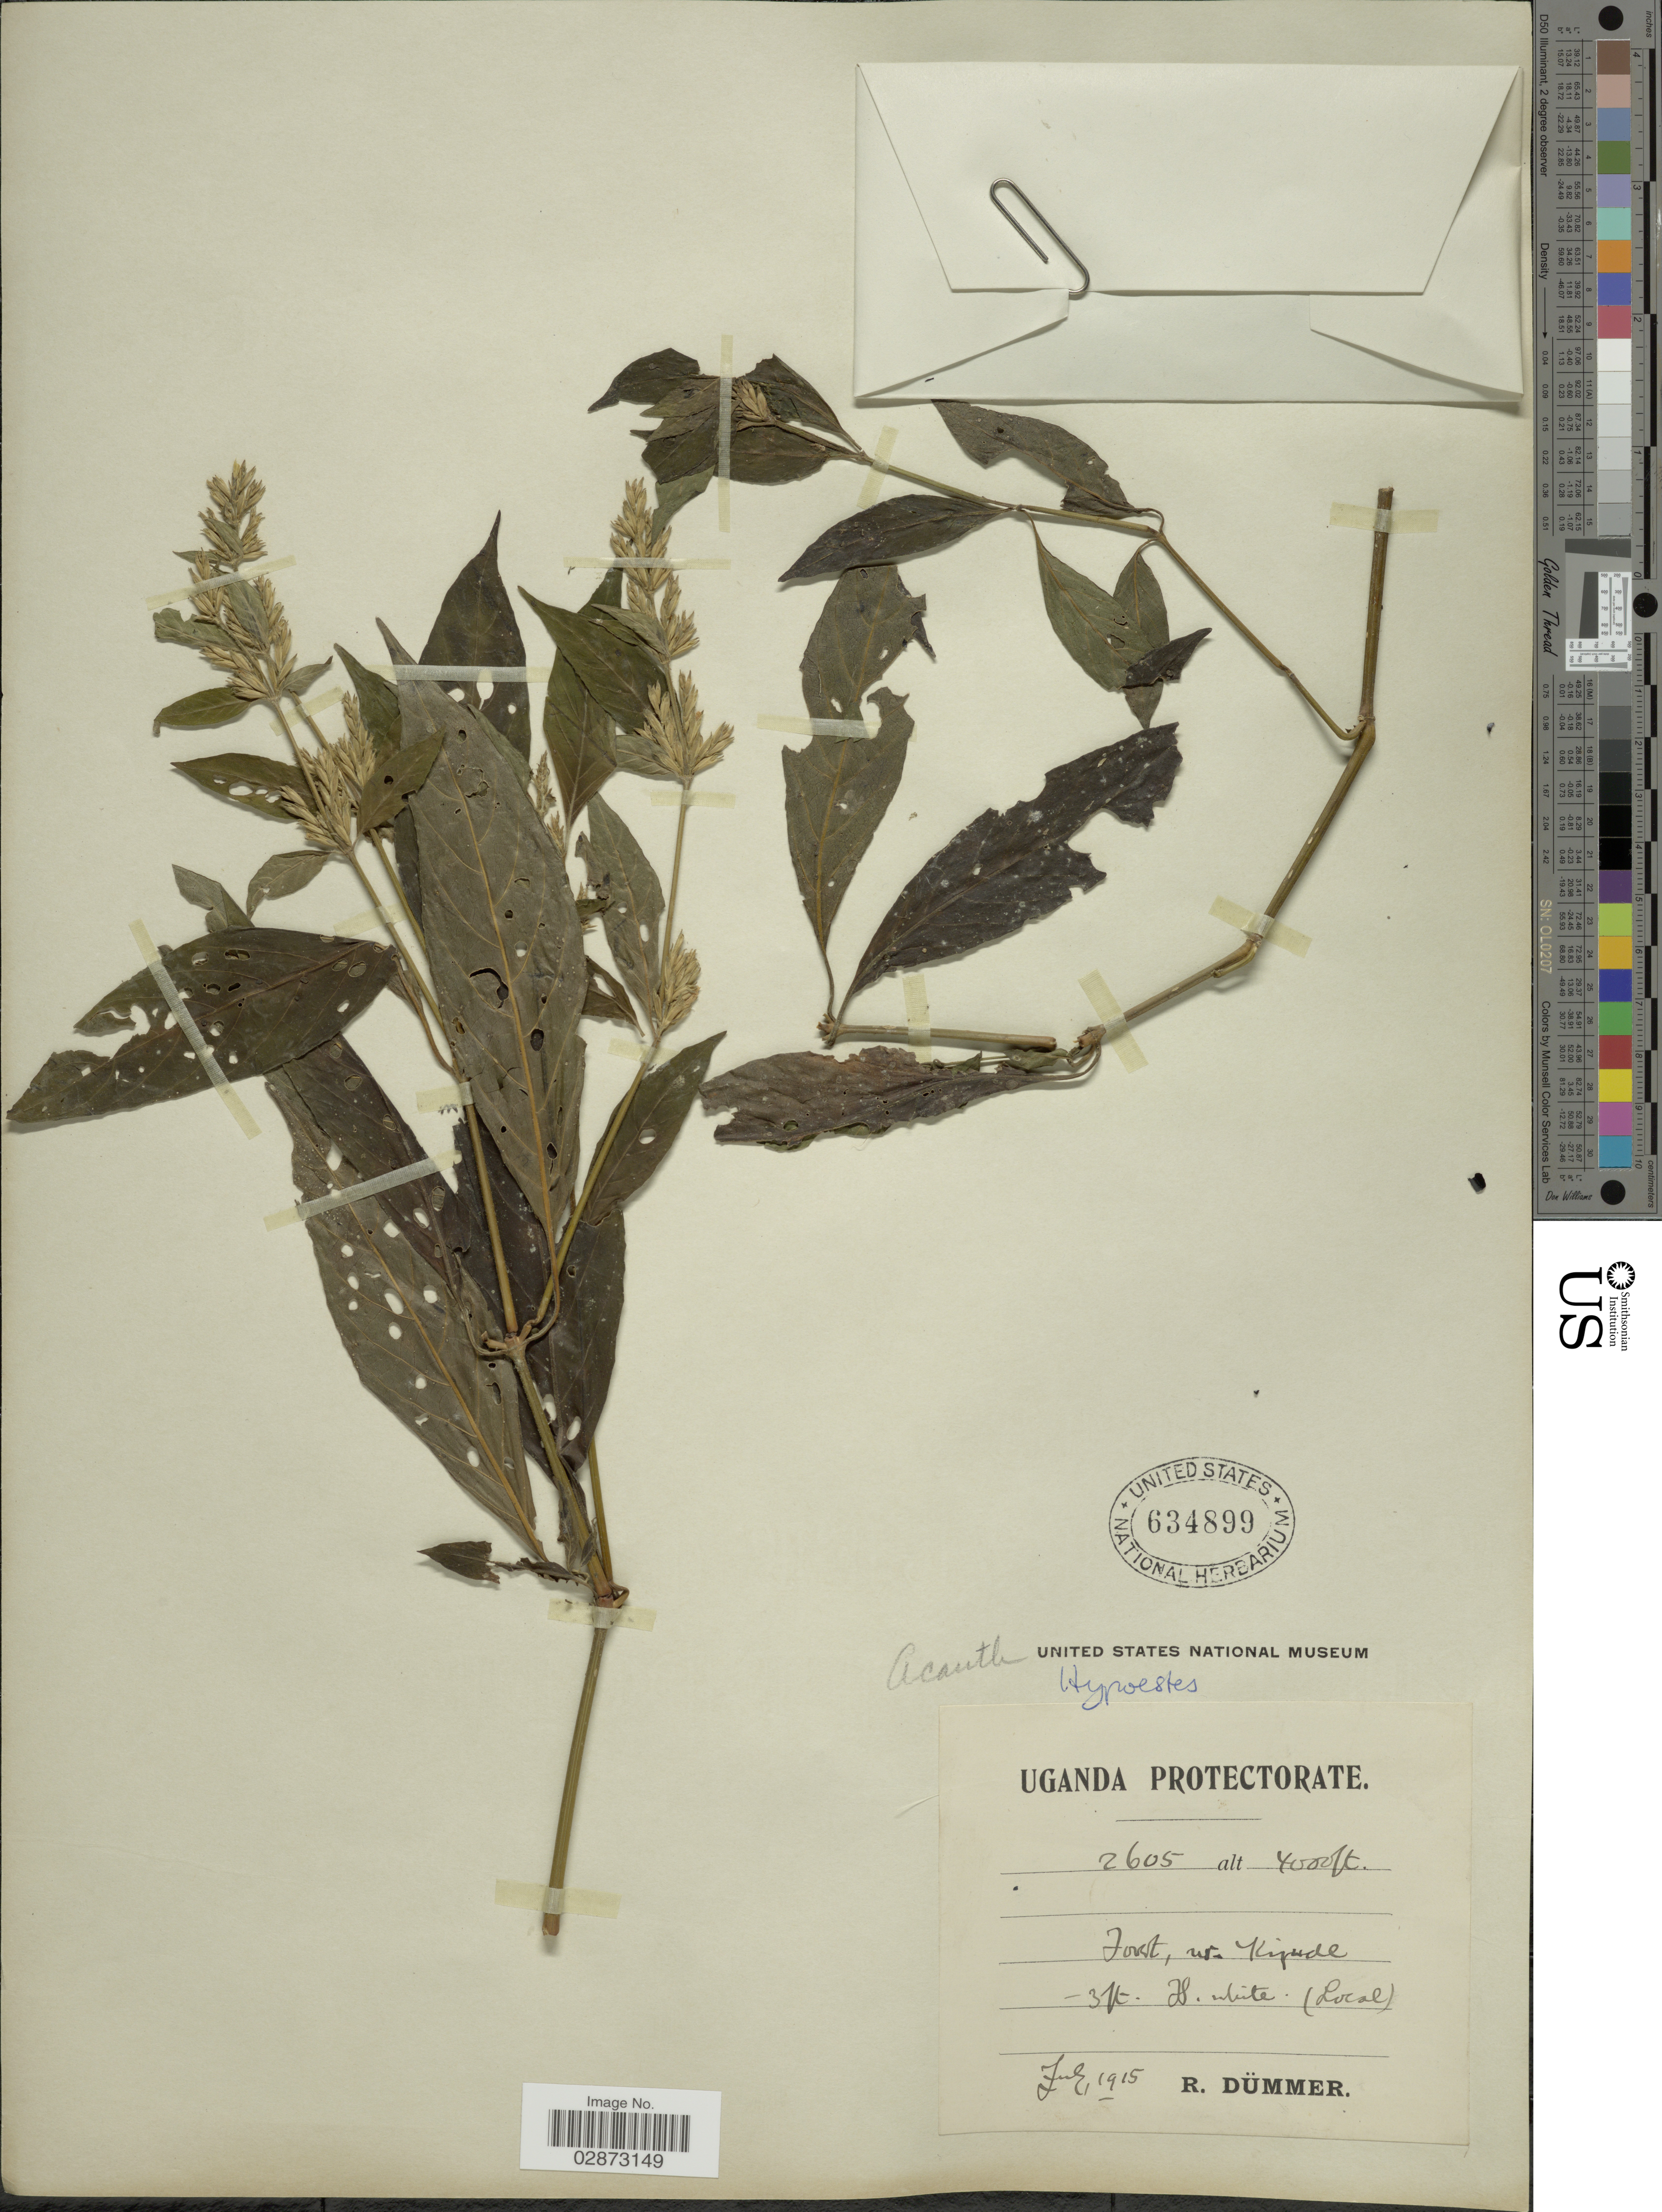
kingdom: Plantae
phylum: Tracheophyta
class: Magnoliopsida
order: Lamiales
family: Acanthaceae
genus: Hypoestes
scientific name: Hypoestes sp.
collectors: R. A. Dümmer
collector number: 2605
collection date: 1915-07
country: Uganda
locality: Uganda Protectorate. W. Kigude [interpreted].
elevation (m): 1219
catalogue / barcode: US 634899